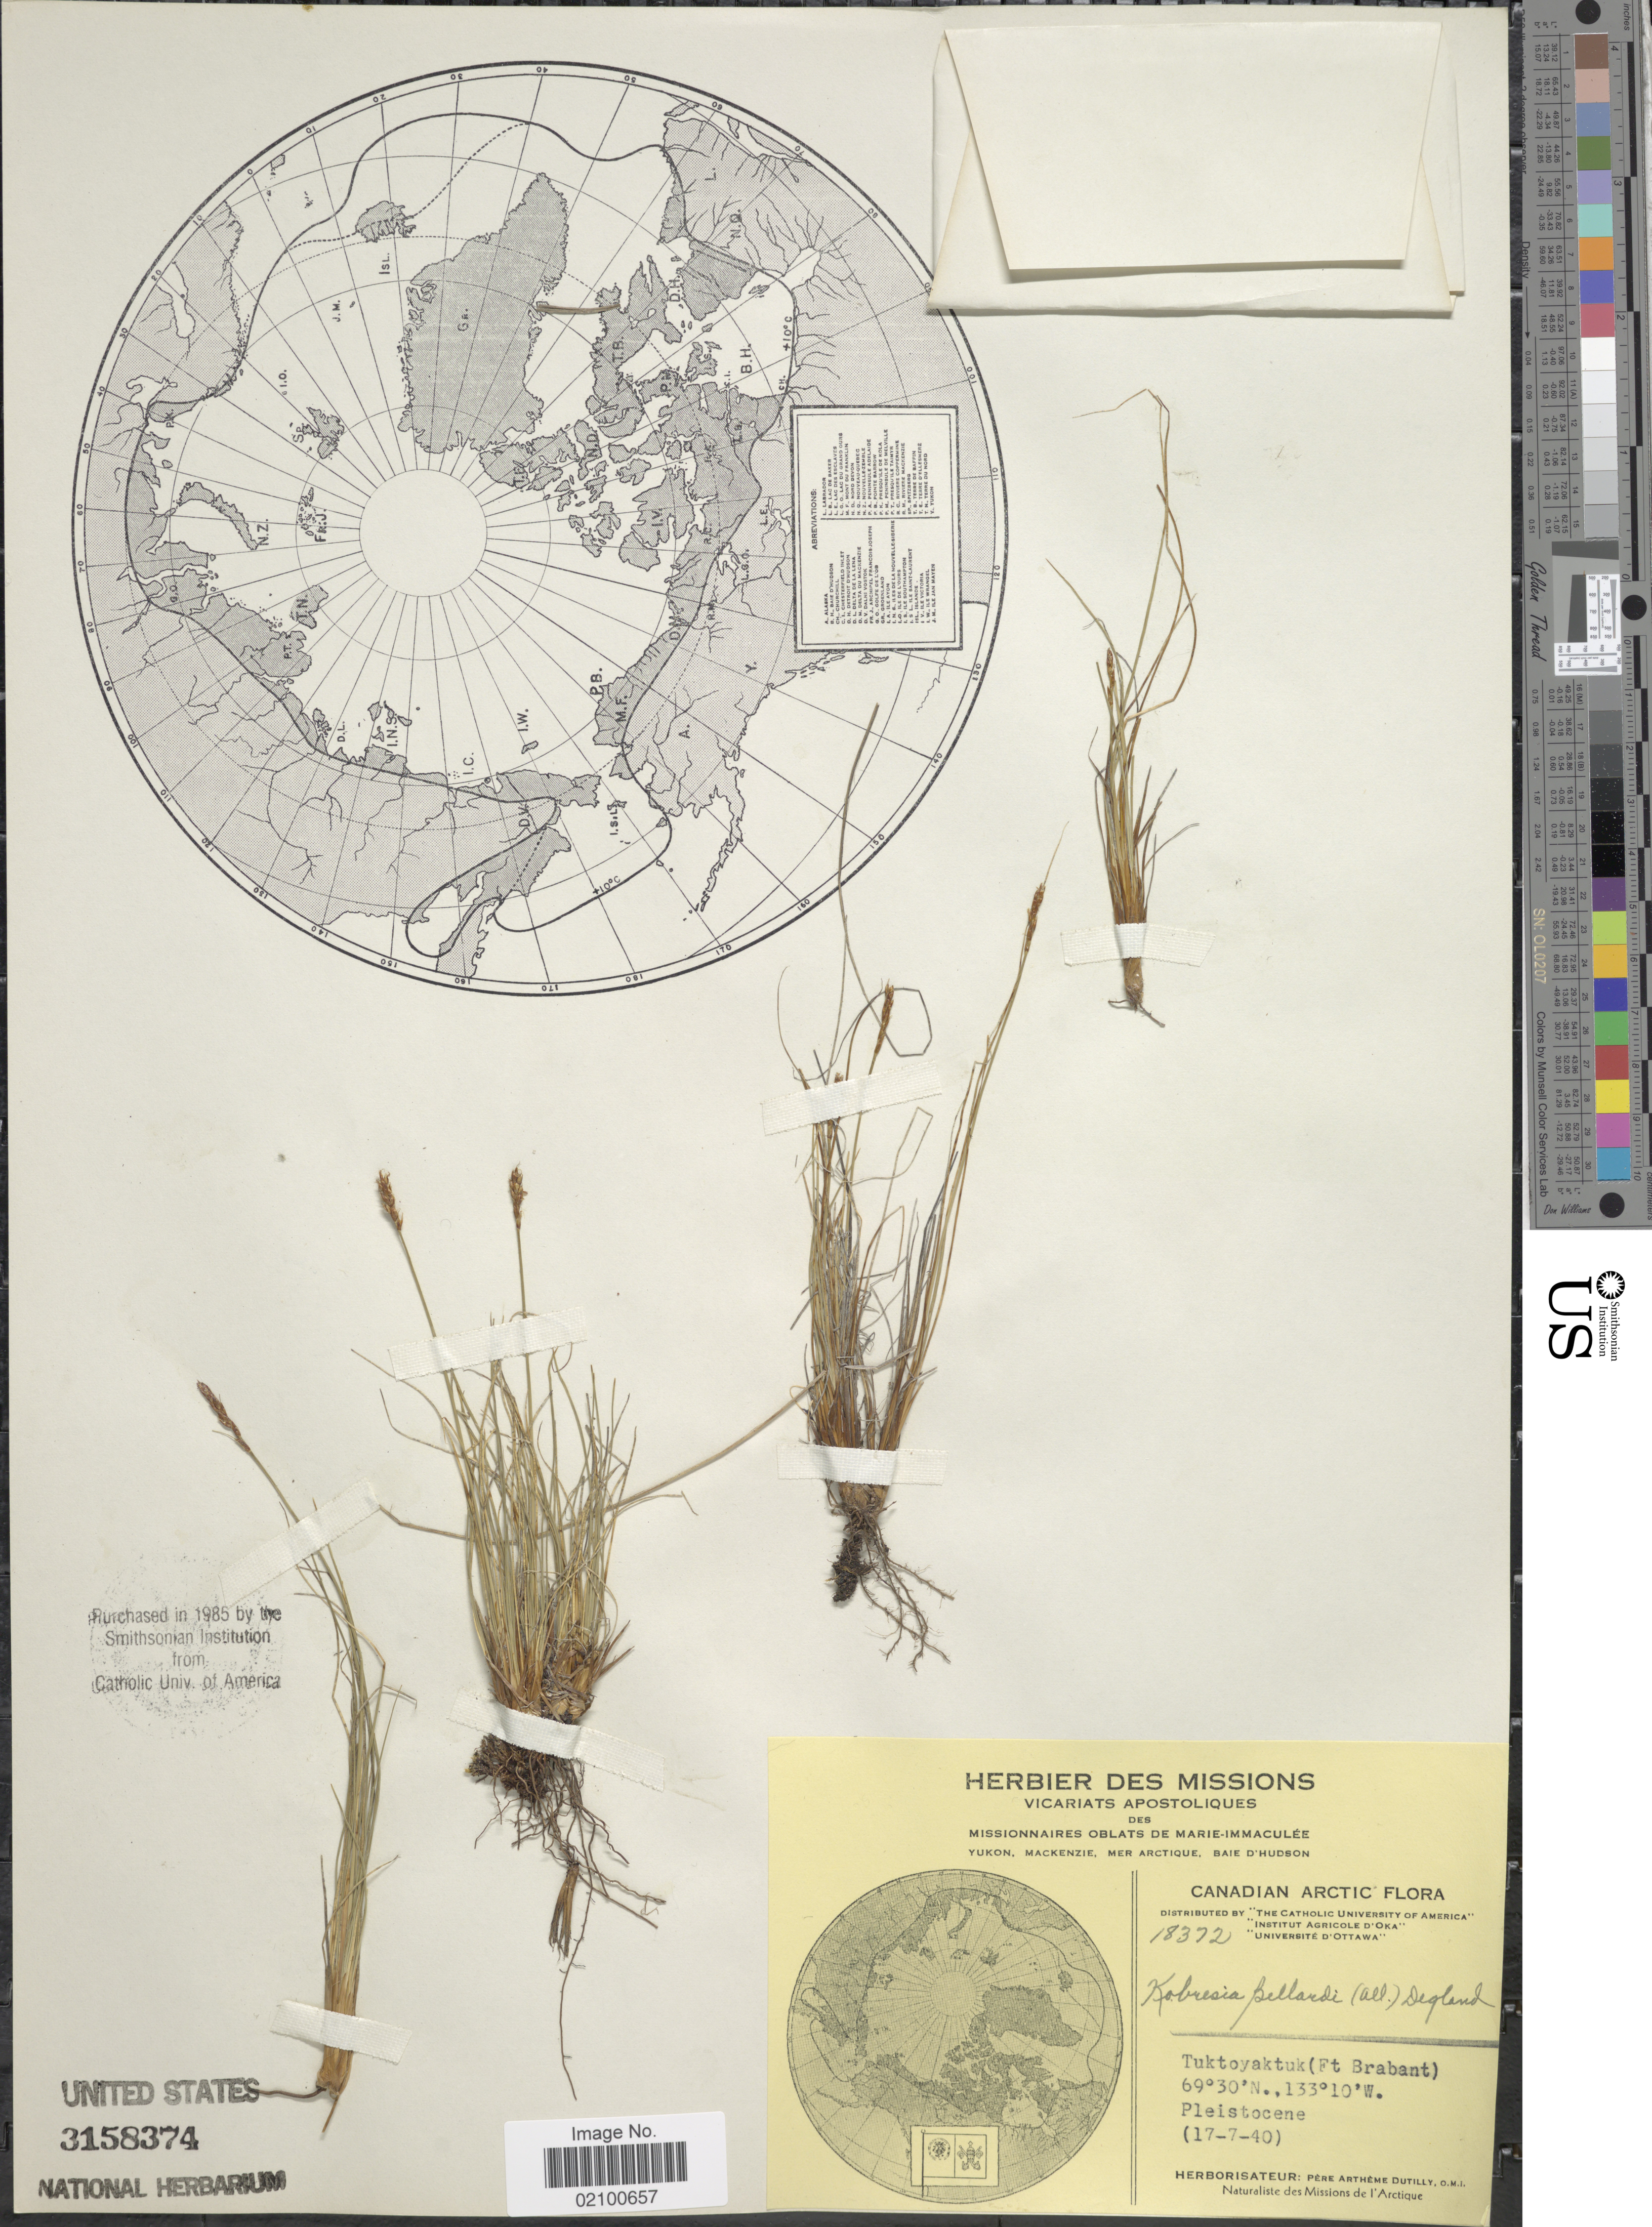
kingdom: Plantae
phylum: Tracheophyta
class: Liliopsida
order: Poales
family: Cyperaceae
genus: Carex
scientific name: Carex myosuroides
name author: Vill.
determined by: Strong, M. T., (US), Smithsonian Institution - National Museum of Natural History (UNITED STATES)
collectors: ex Herb. Pêre Arthême Dutilly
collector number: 18372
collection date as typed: Transcribed d/m/y: 17/7/40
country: Canada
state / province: Northwest Territories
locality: Canadian Arctic, Tuktoyaktuk (Ft Brabant)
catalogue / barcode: US 3158374